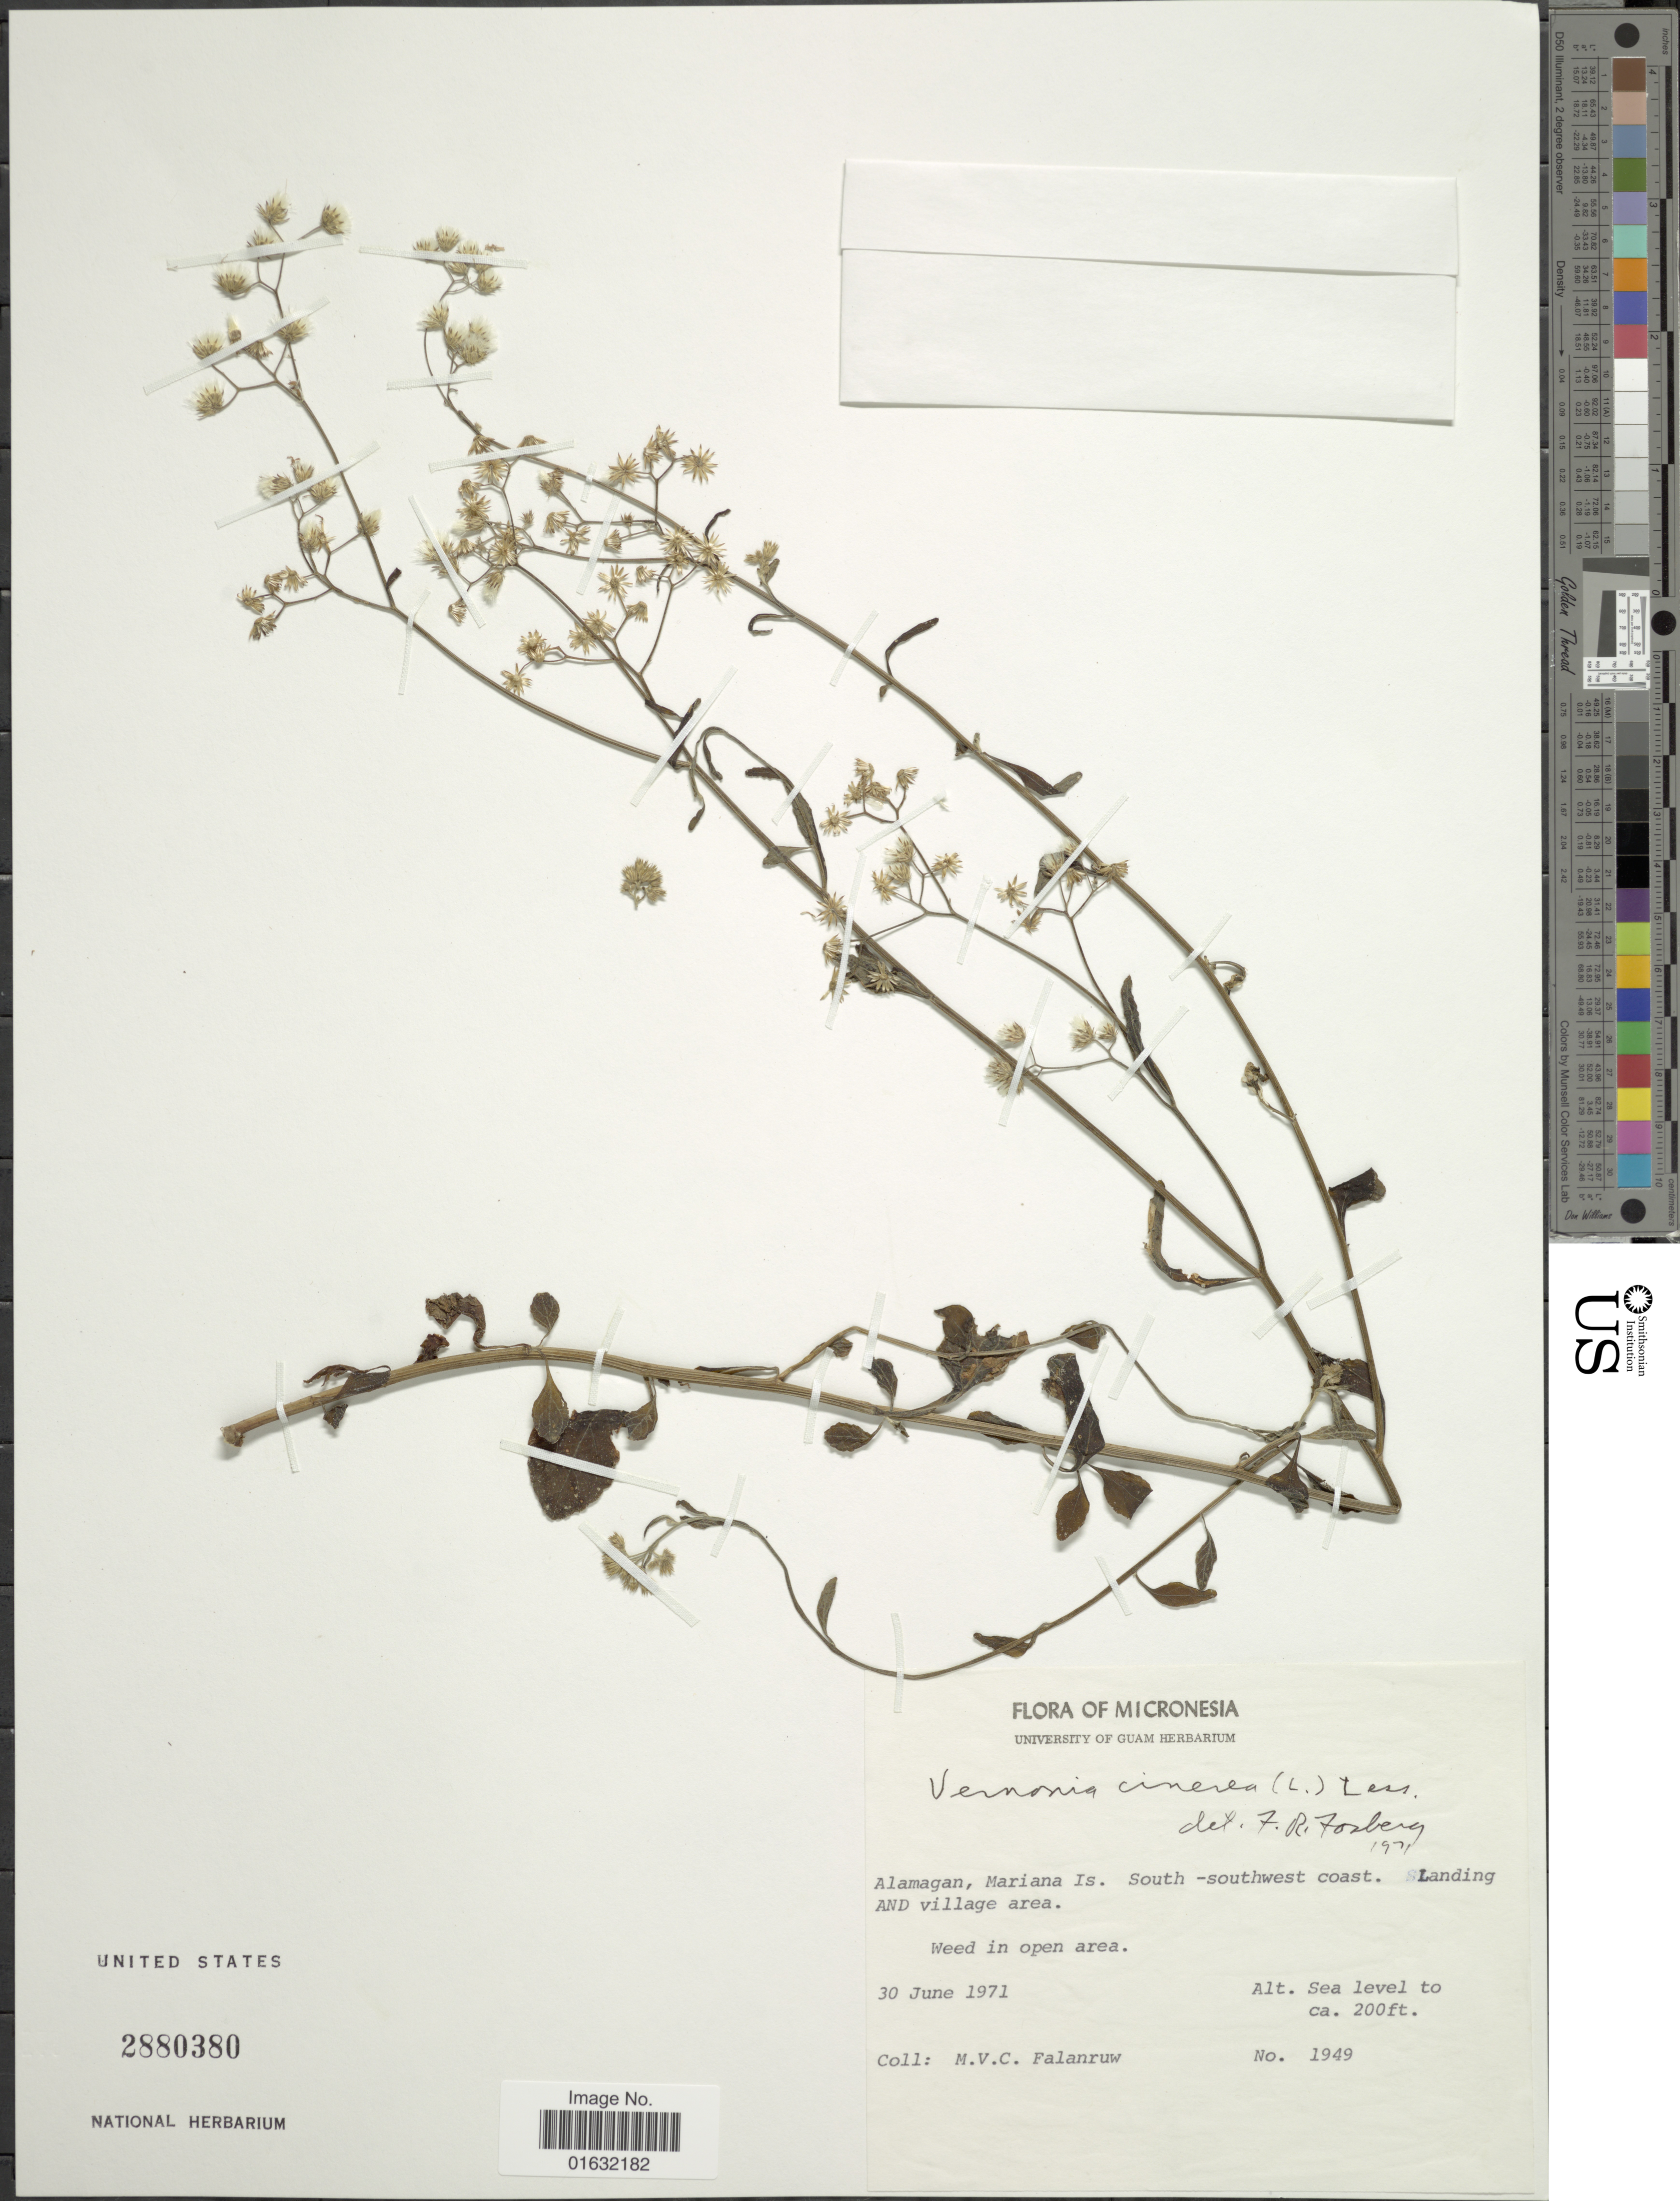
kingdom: Plantae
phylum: Tracheophyta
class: Magnoliopsida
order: Asterales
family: Asteraceae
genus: Cyanthillium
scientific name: Cyanthillium cinereum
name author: (L.) H. Rob.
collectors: M. V. Falanruw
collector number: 1949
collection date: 1971-06-30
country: Northern Mariana Islands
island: Alamagan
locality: The Mariana Islands, Alamagan, South-southwest coast, Landing and Village area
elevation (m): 0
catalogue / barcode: US 2880380